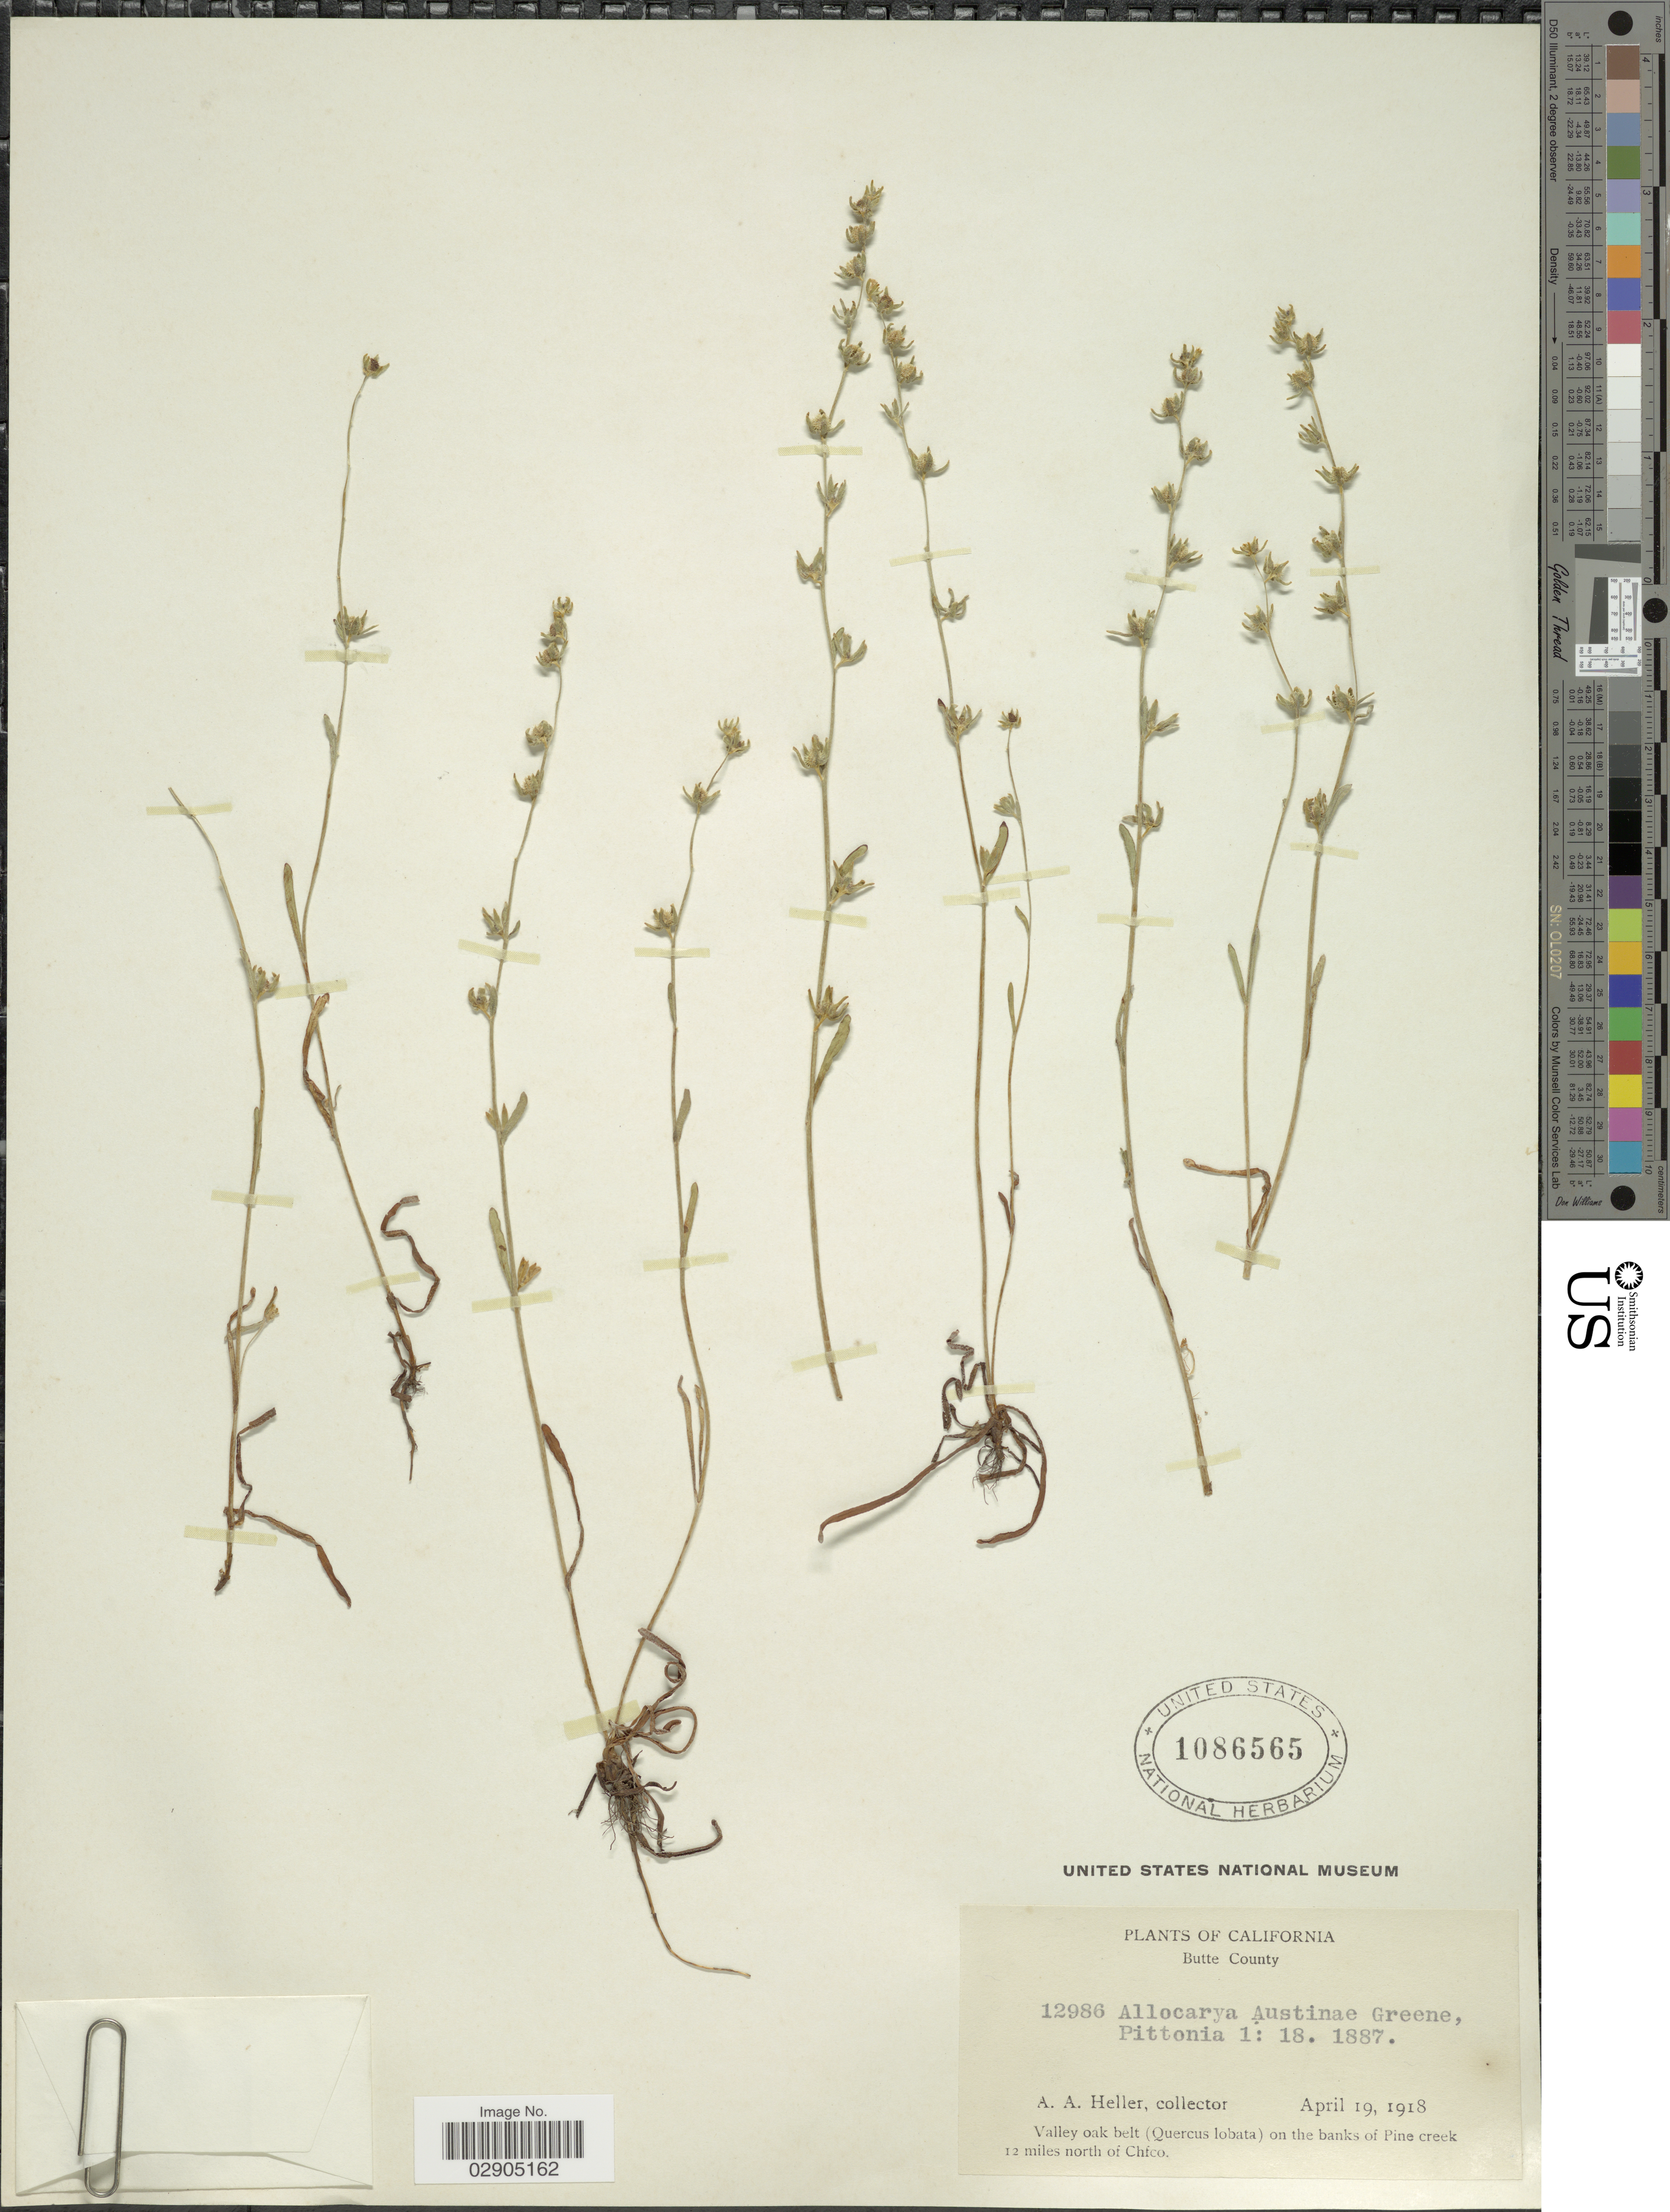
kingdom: Plantae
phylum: Tracheophyta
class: Magnoliopsida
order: Boraginales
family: Boraginaceae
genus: Allocarya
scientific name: Allocarya austinae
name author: S.W. Greene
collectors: A. A. Heller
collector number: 12986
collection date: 1918-04-19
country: United States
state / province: California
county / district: Butte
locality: Butte County. Valley oak belt (Quercus lobata) on the banks of Pine creek 12 miles north of Chico.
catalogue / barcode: US 1086565